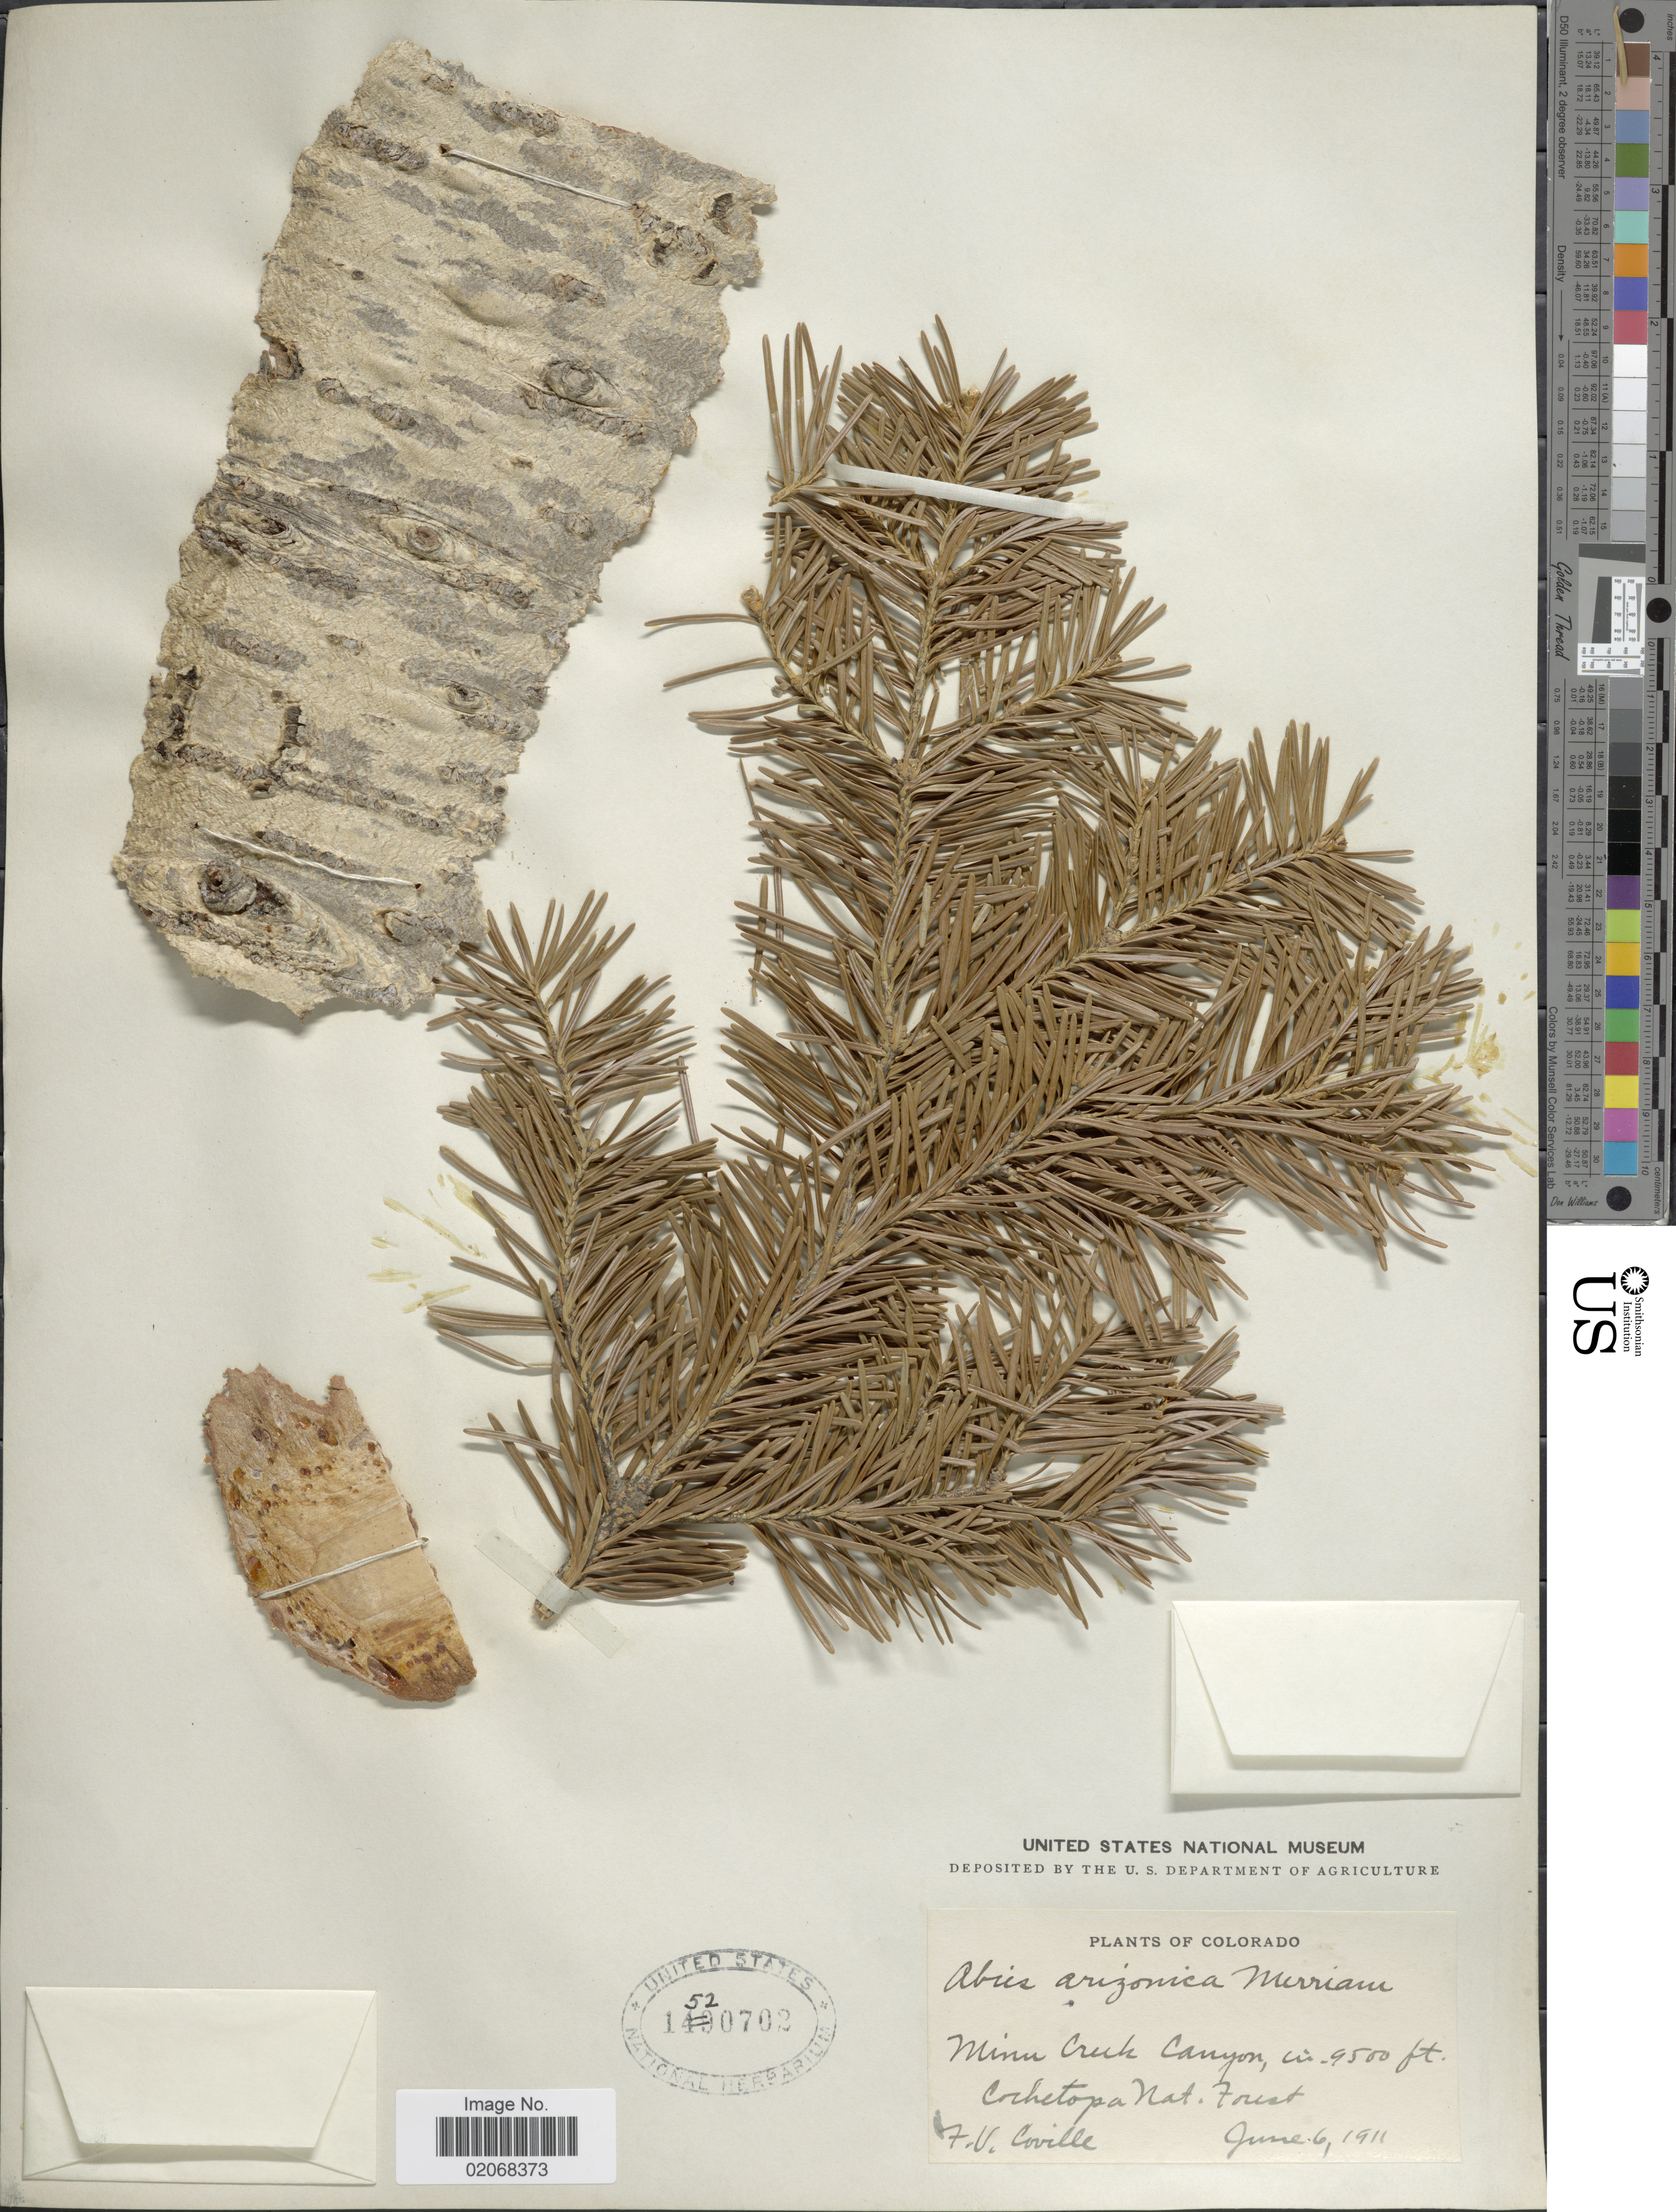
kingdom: Plantae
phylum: Tracheophyta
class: Pinopsida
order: Pinales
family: Pinaceae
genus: Abies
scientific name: Abies lasiocarpa var. arizonica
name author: (Merriam) Lemmon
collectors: F. V. Coville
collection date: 1911-06-06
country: United States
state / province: Colorado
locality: Minu Creek Canyon, Cochetopa Nat Forest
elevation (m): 2896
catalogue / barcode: US 1520702